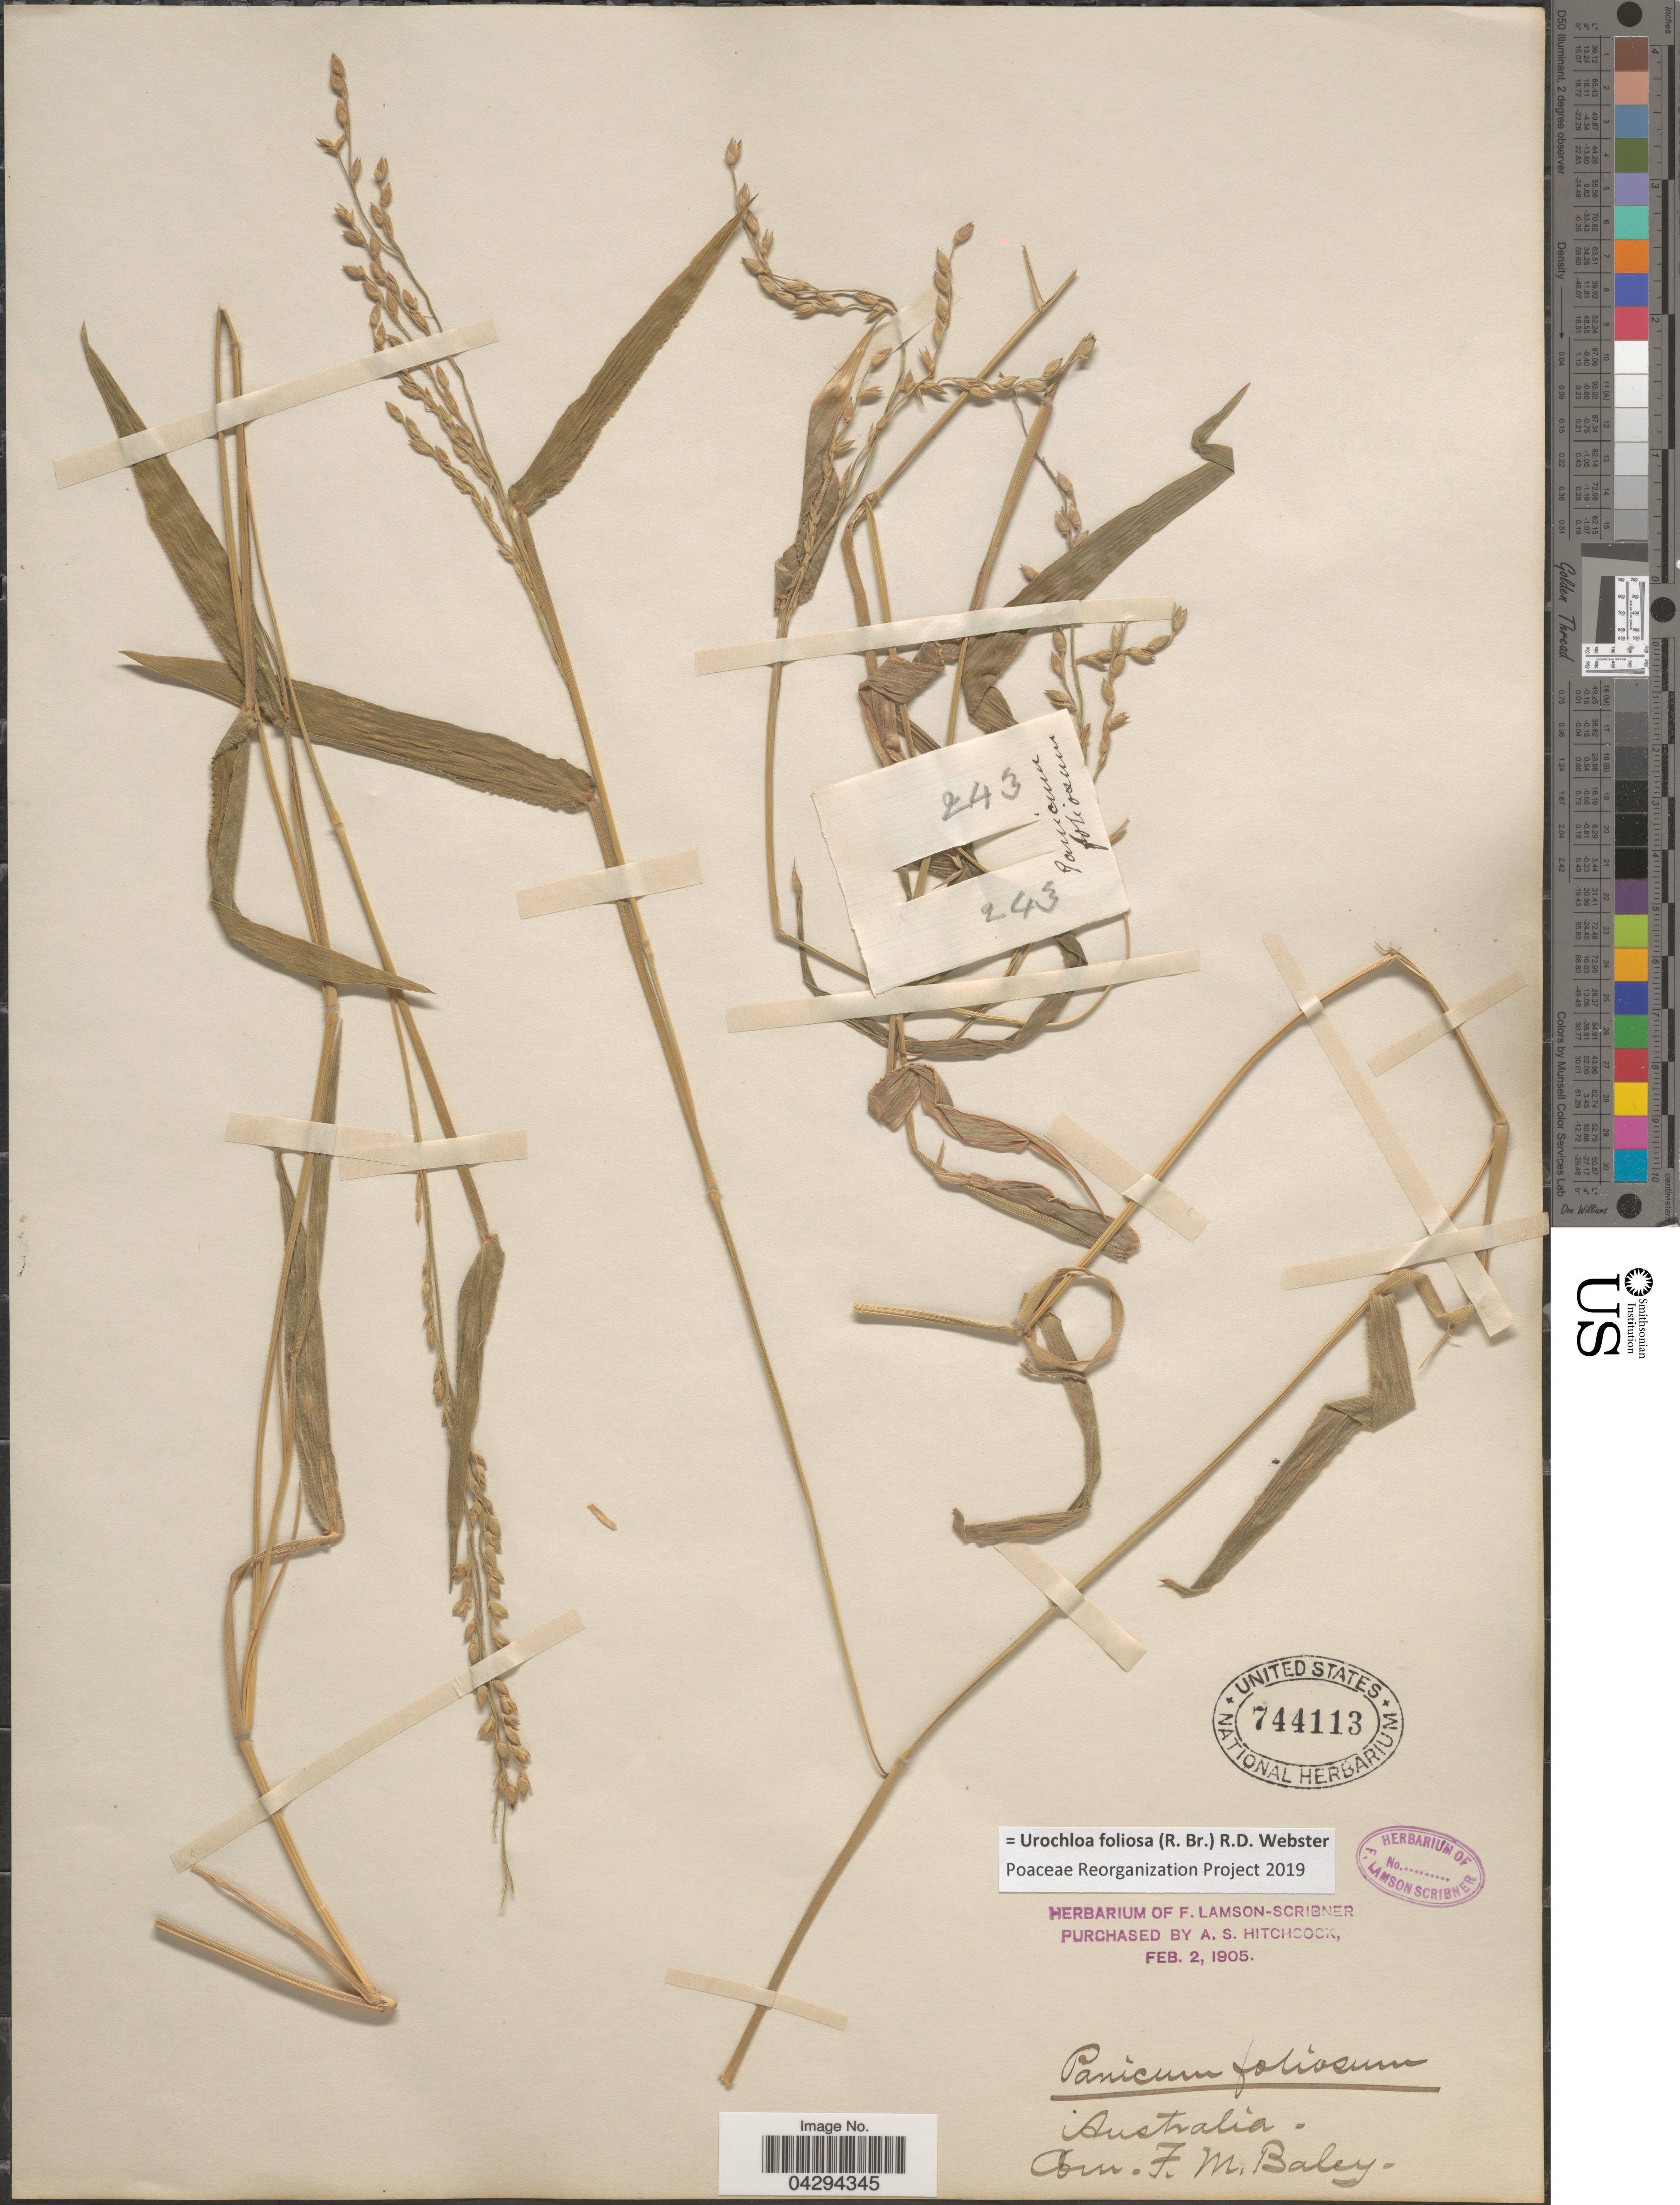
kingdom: Plantae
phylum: Tracheophyta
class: Liliopsida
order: Poales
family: Poaceae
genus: Urochloa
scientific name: Urochloa foliosa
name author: (R. Br.) R.D. Webster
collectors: ex herb. F. Lamson Scribner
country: Australia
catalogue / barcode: US 744113